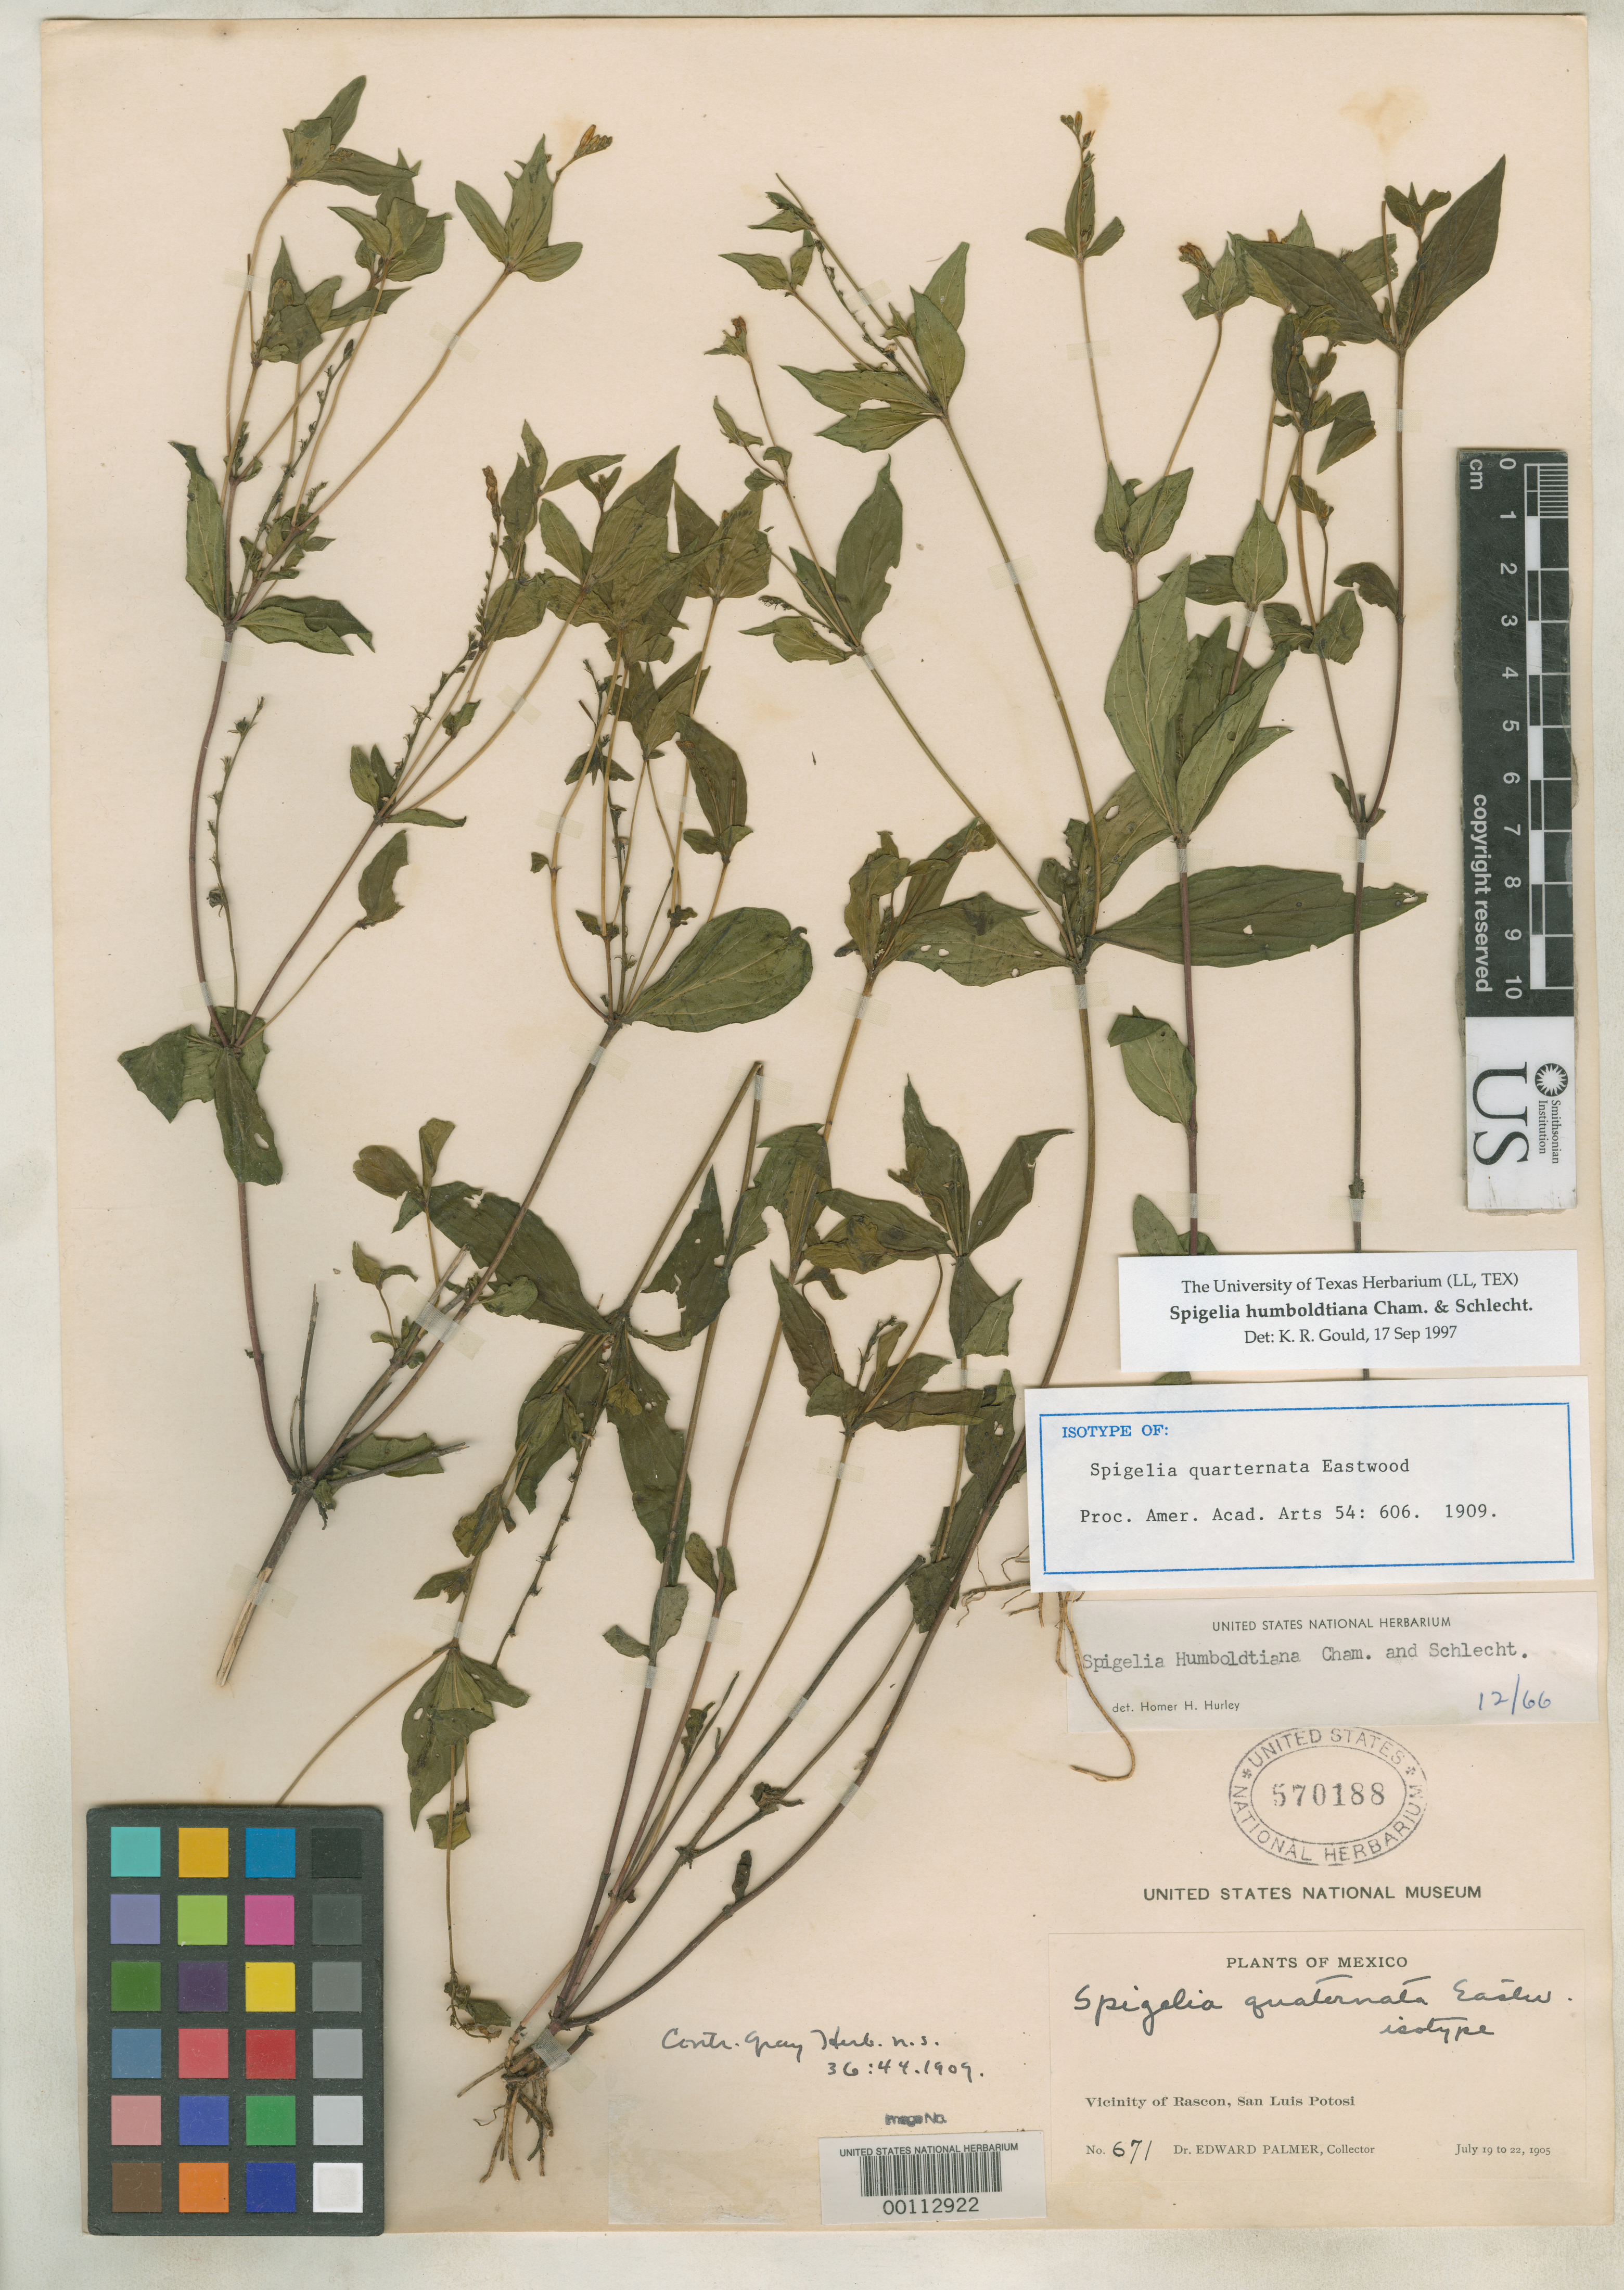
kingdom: Plantae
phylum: Tracheophyta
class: Magnoliopsida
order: Gentianales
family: Loganiaceae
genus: Spigelia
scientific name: Spigelia quaternata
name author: Eastw.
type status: Isotype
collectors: E. Palmer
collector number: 671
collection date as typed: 19 Jul 1905 to 22 Jul 1905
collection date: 1905-07-19/1905-07-22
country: Mexico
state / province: San Luis Potosi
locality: Vicinity of Rascon.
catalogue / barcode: US 570188